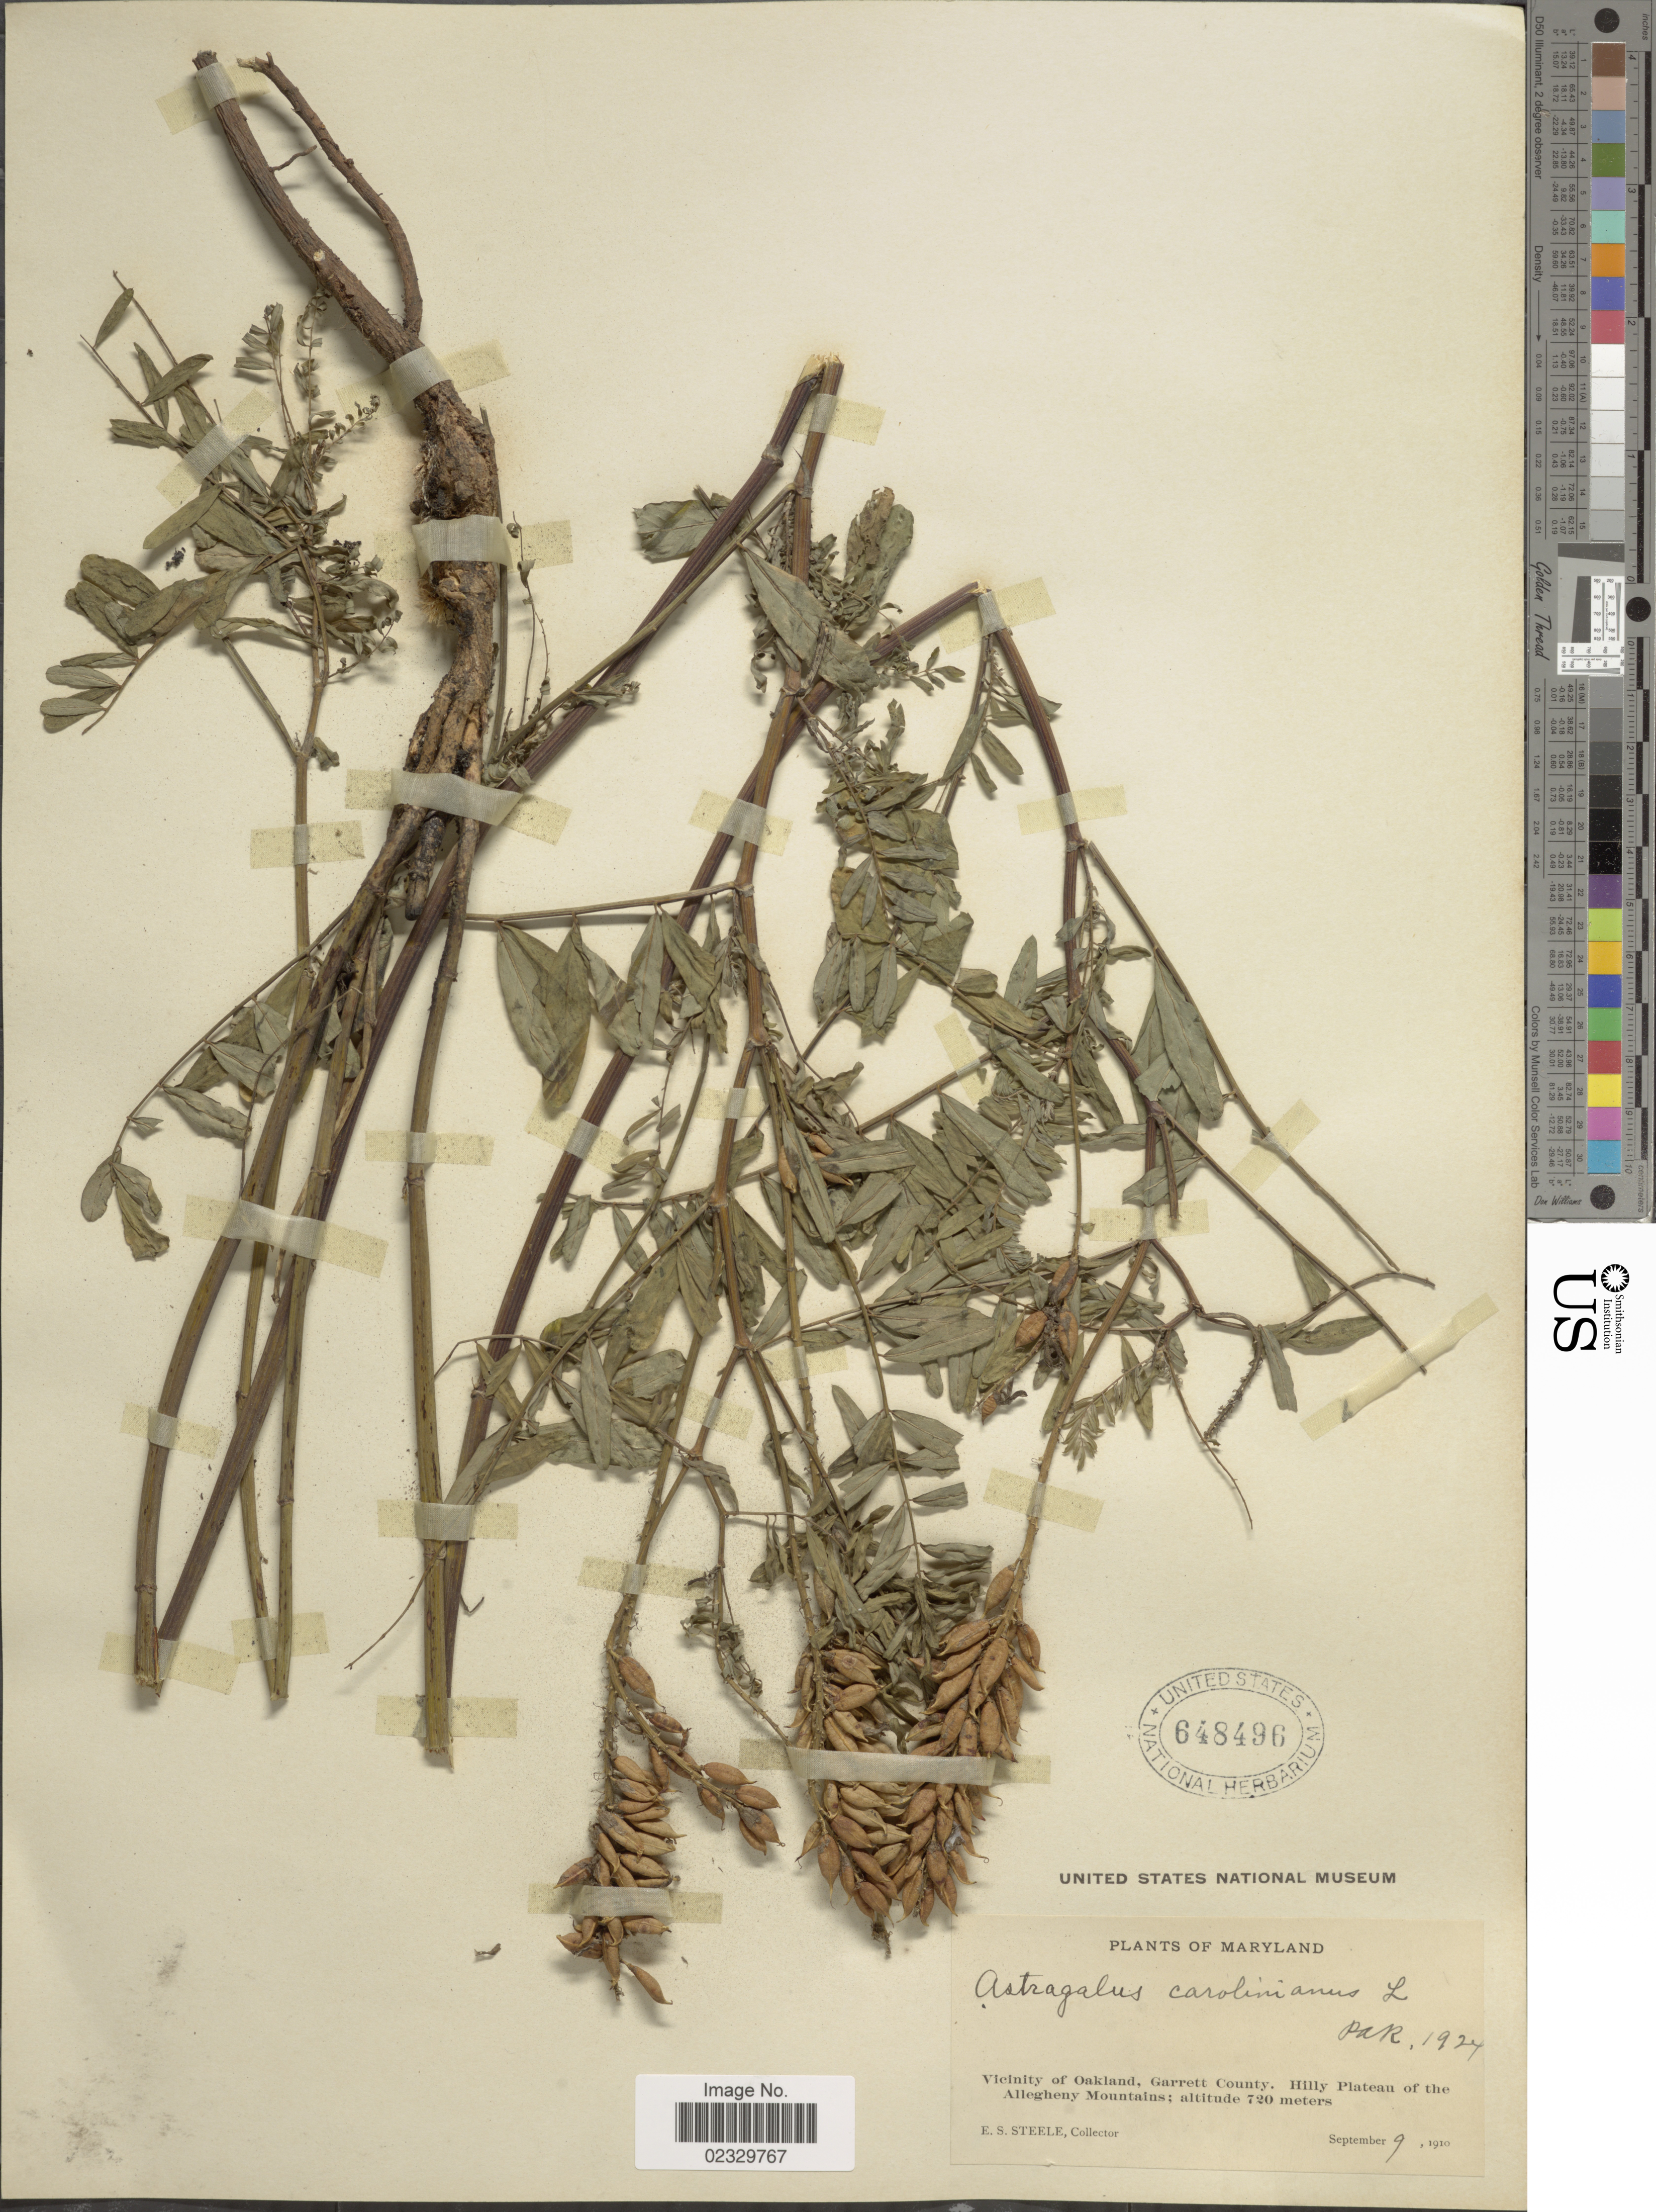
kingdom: Plantae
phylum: Tracheophyta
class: Magnoliopsida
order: Fabales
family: Fabaceae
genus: Astragalus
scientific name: Astragalus canadensis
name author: L.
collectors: E. Steele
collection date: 1910-09-09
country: United States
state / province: Maryland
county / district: Garrett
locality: Vicinity of Oakland, Garrett County, Hilly Plateau of the Allegheny Mountains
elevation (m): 720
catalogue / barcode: US 648496